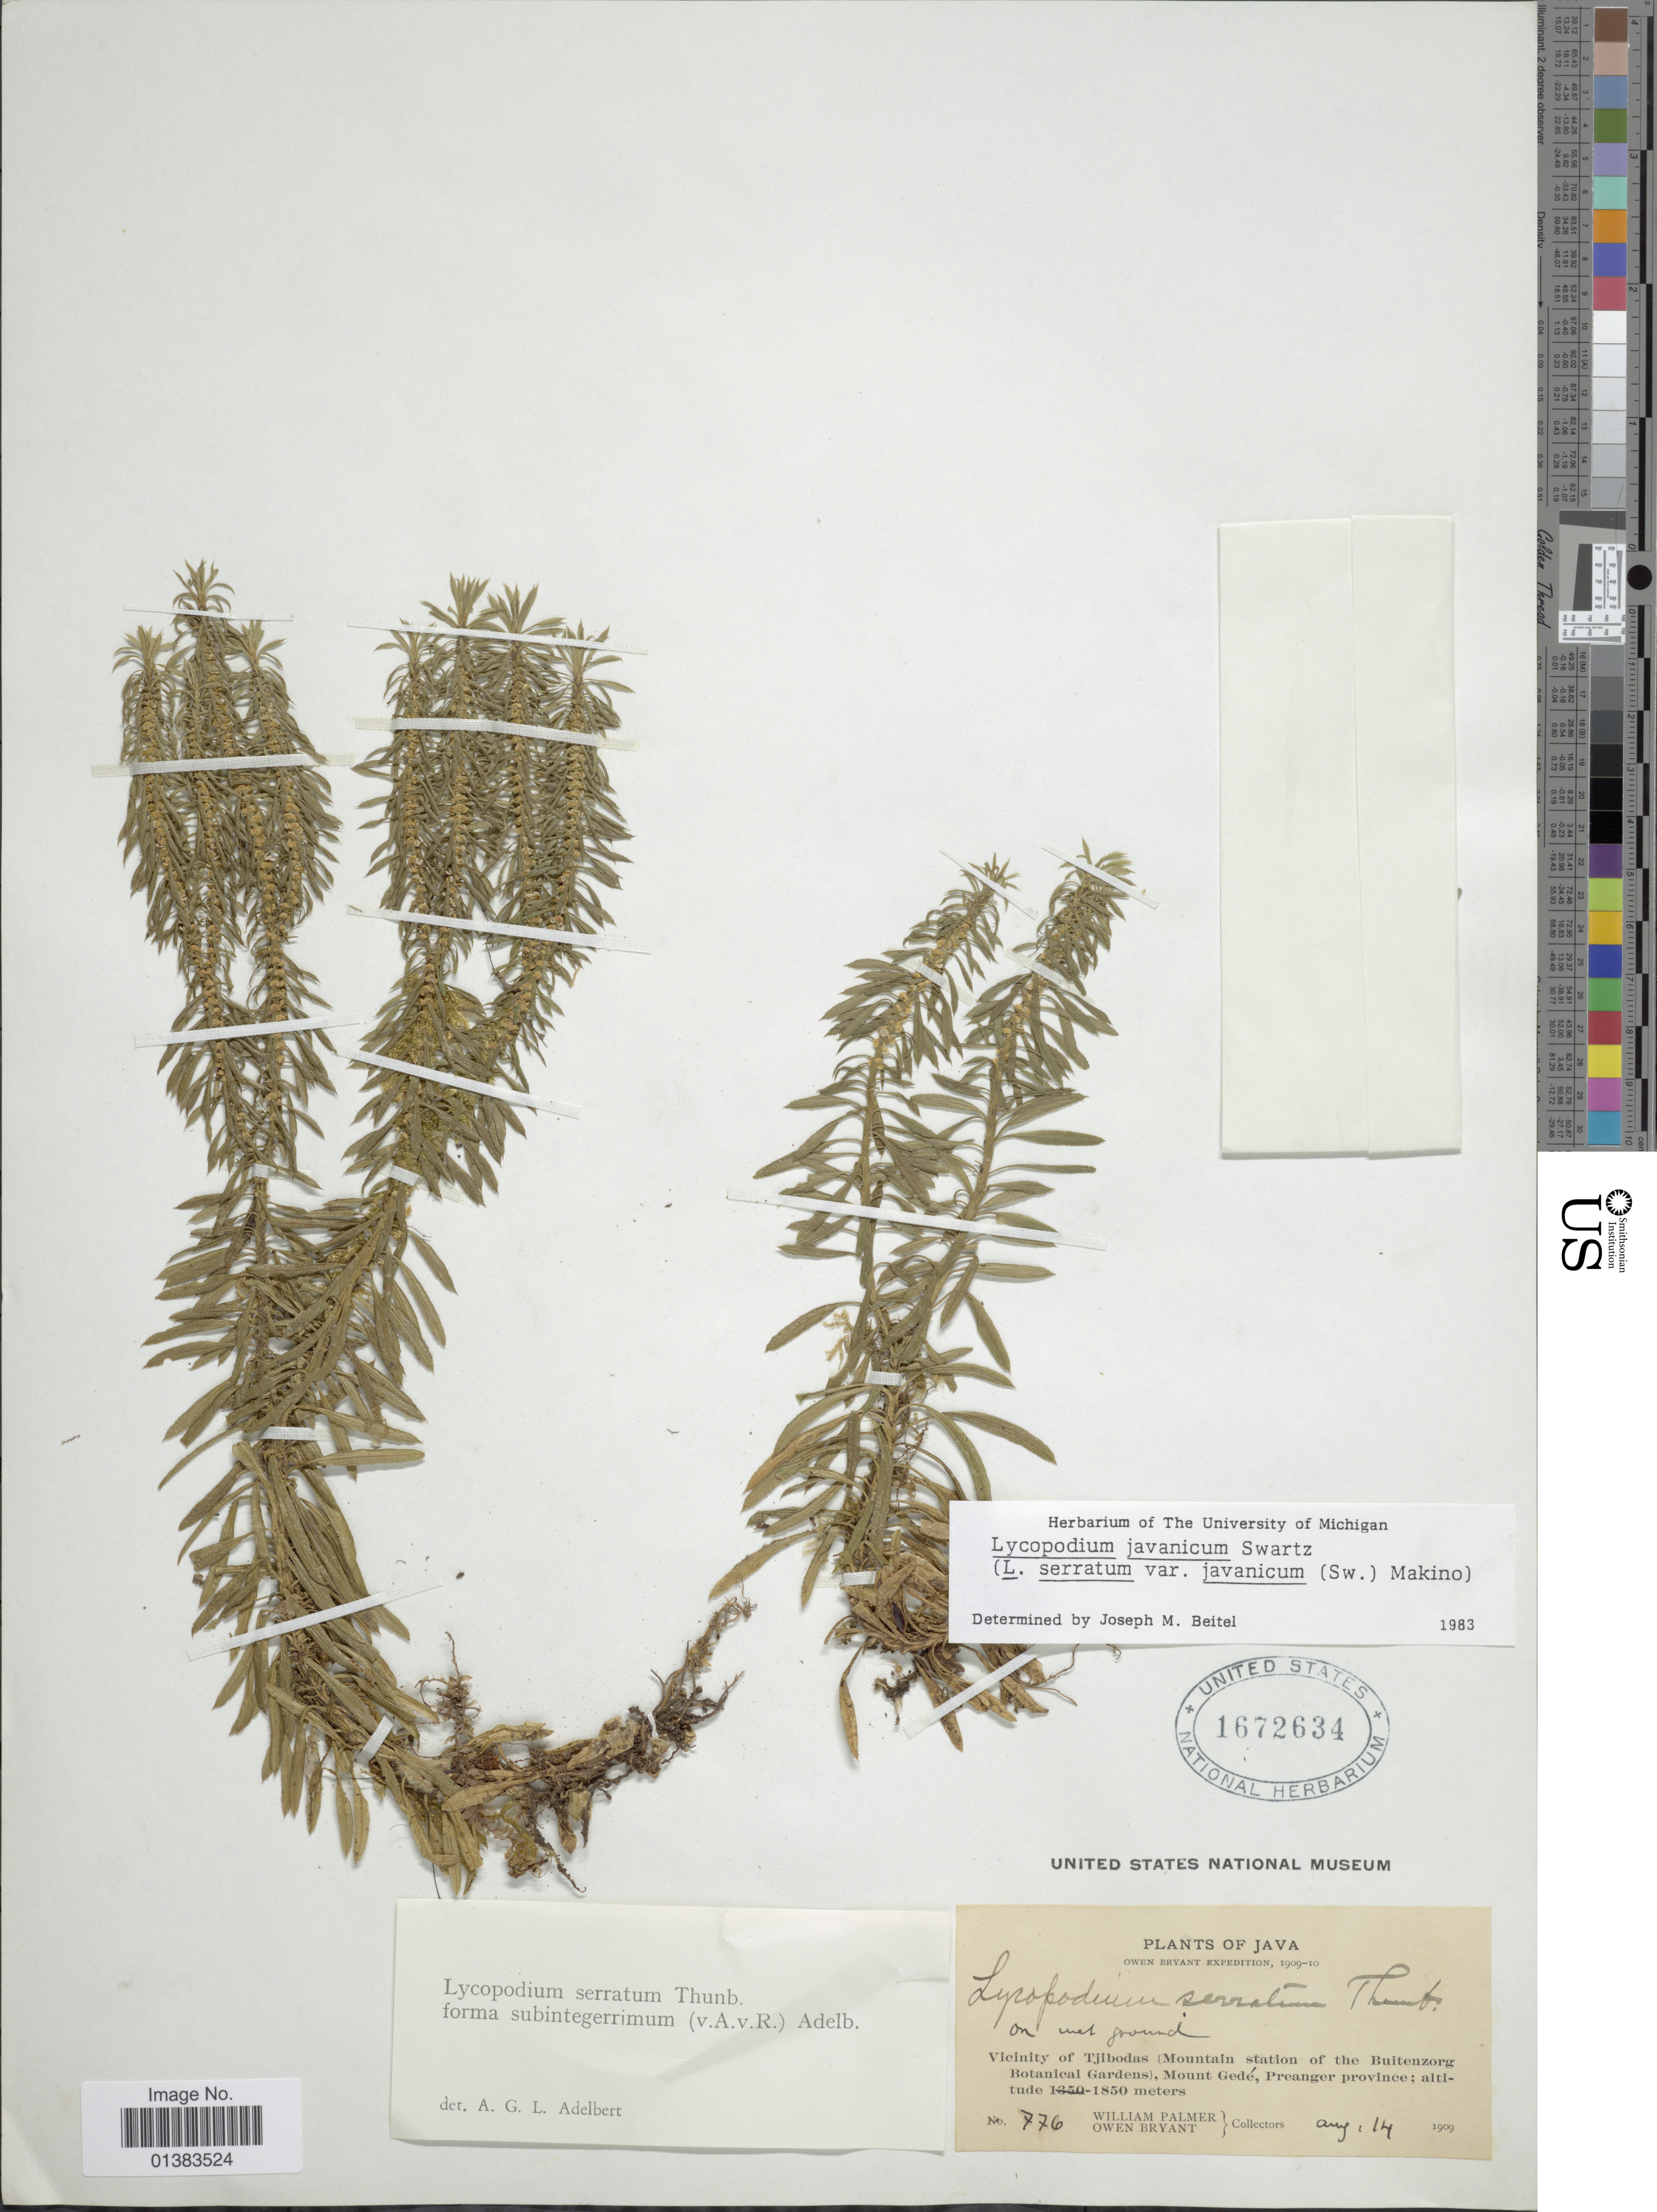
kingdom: Plantae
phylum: Tracheophyta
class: Lycopodiopsida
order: Lycopodiales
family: Lycopodiaceae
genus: Huperzia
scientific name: Huperzia javanica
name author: (Sw.) C.Y. Yang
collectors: W. Palmer & O. Bryant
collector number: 776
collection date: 1909-08-14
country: Indonesia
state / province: Java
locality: Vicinity of Tjibodas (Mountain station of the Buitenzorg Botanical Gardens), Mount Gedé, Preanger province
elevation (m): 1850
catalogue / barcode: US 1672634